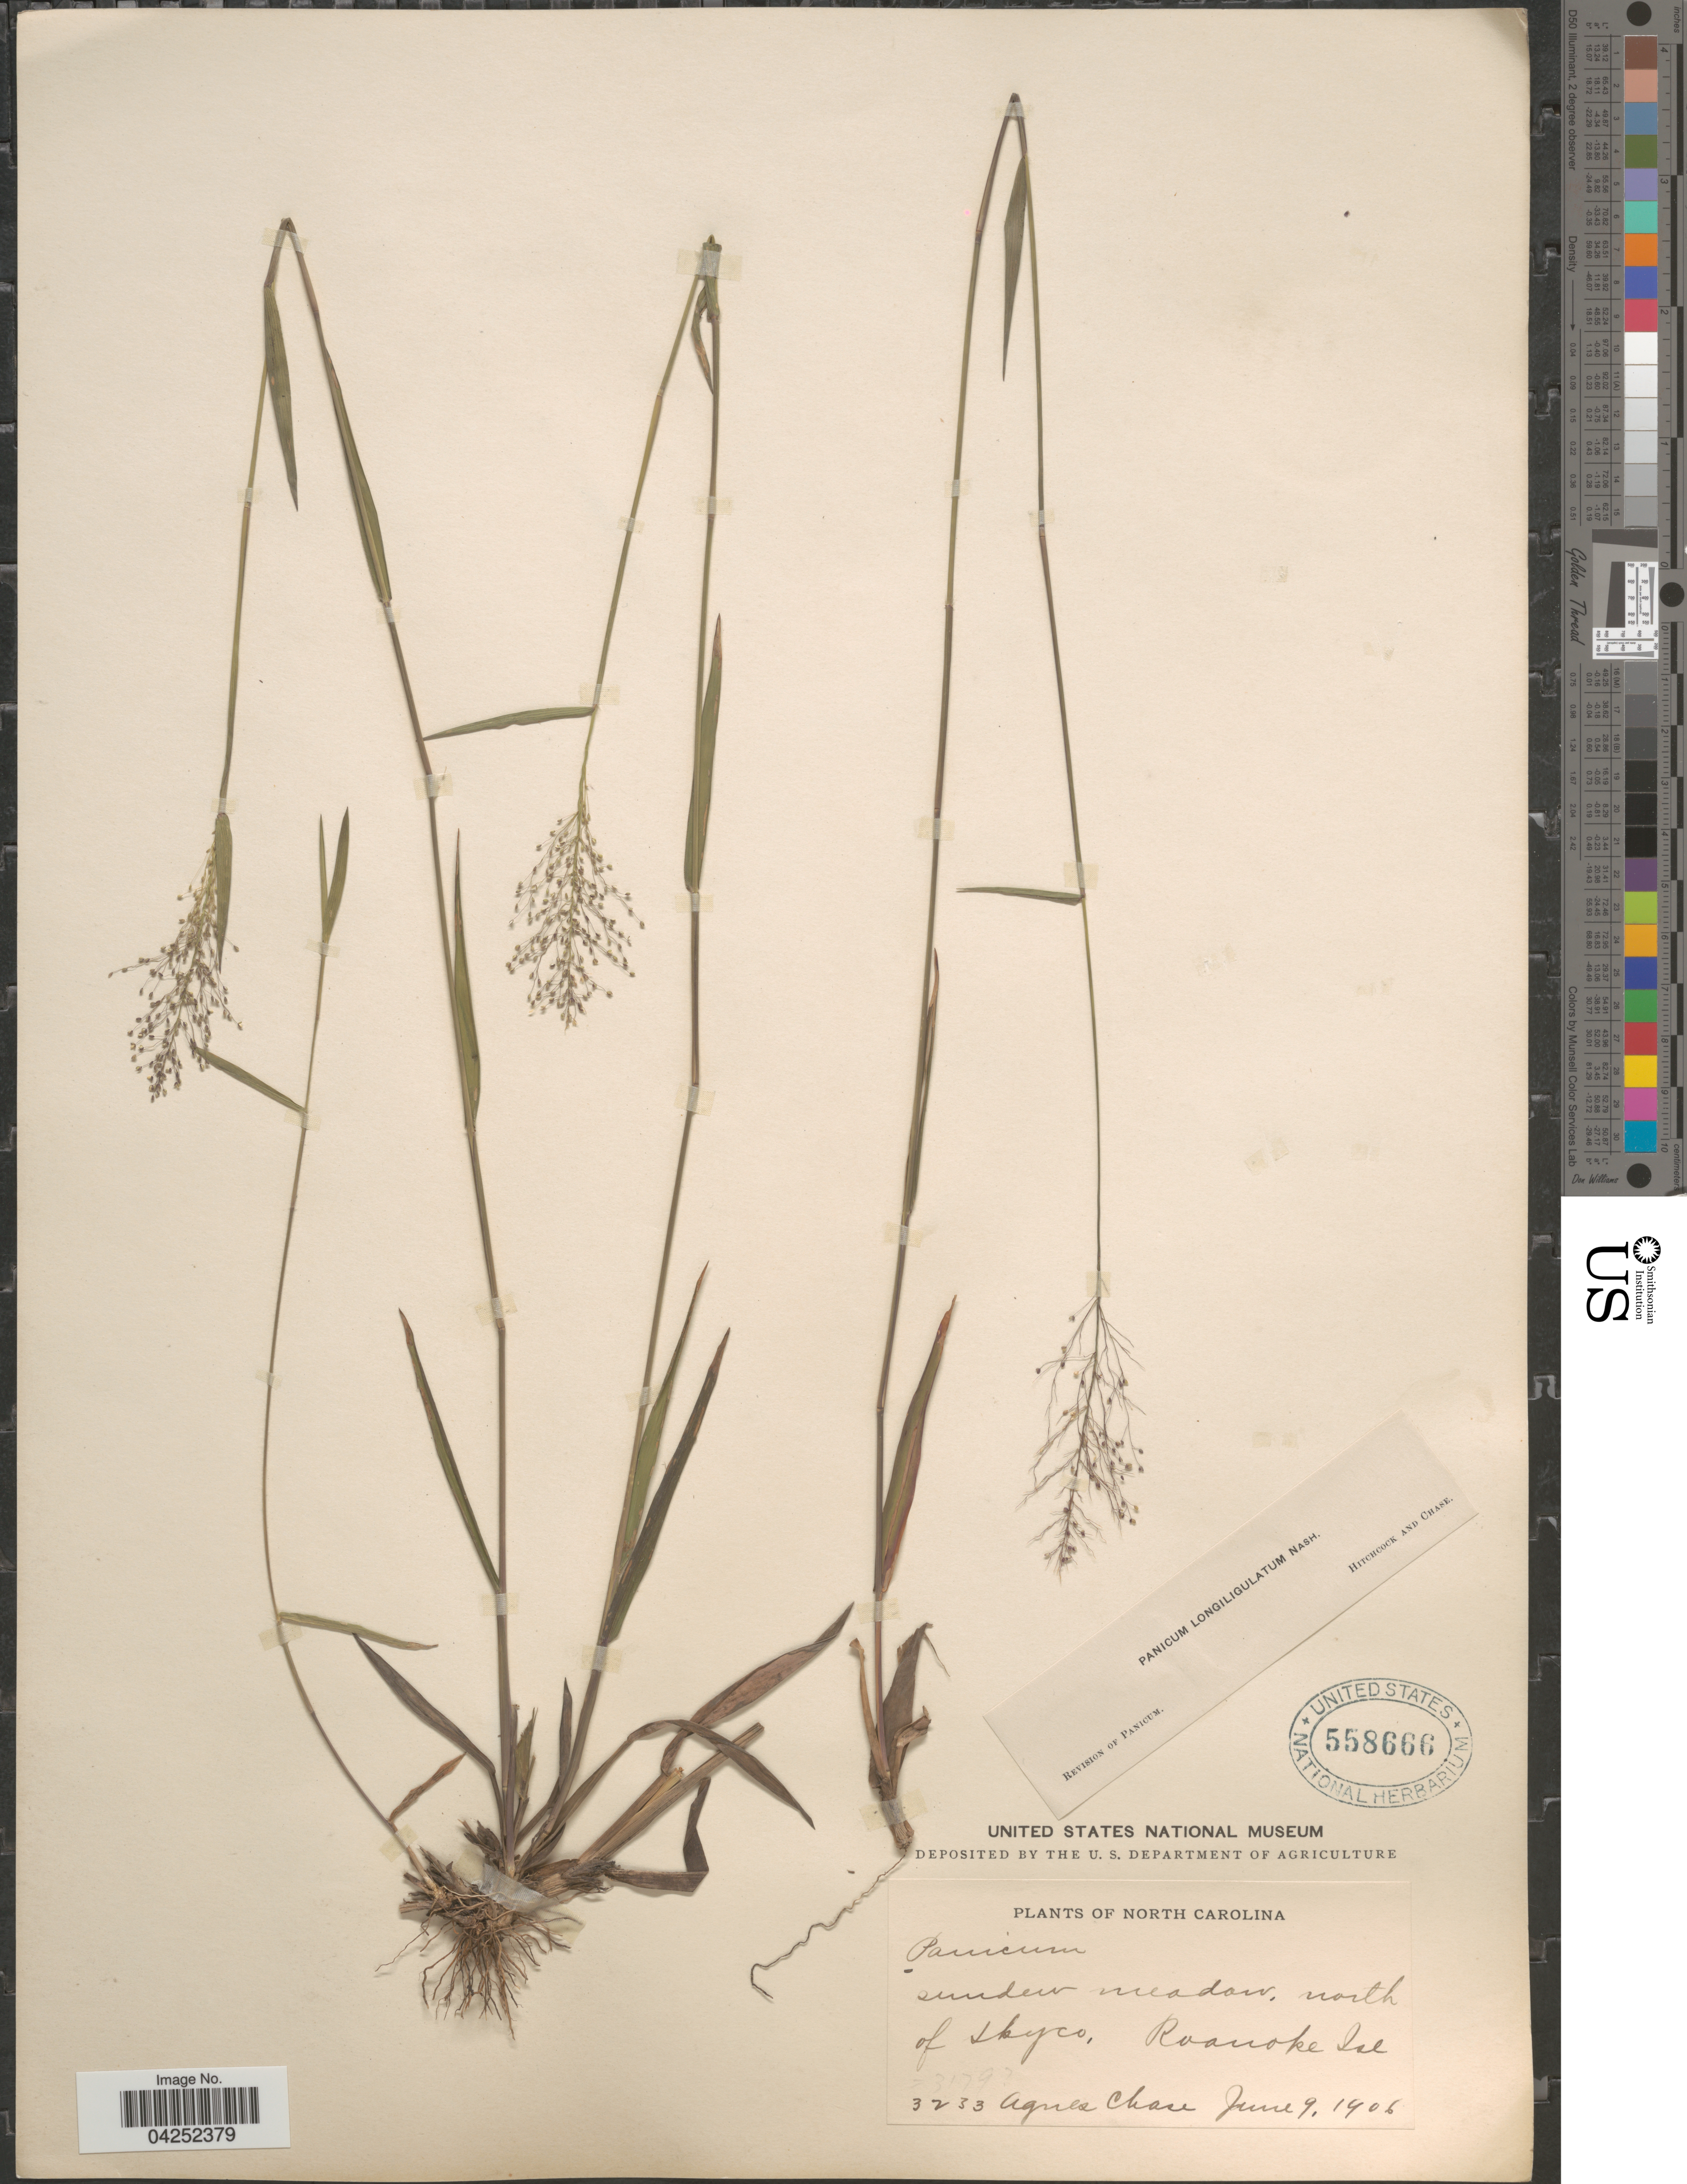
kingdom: Plantae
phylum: Tracheophyta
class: Liliopsida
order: Poales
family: Poaceae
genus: Dichanthelium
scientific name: Dichanthelium acuminatum var. longiligulatum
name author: (Nash) Gould & C.A. Clark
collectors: A. Chase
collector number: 3233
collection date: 1906-06-09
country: United States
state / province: North Carolina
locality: North of Skyco, Roanoke Isl.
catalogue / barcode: US 558666